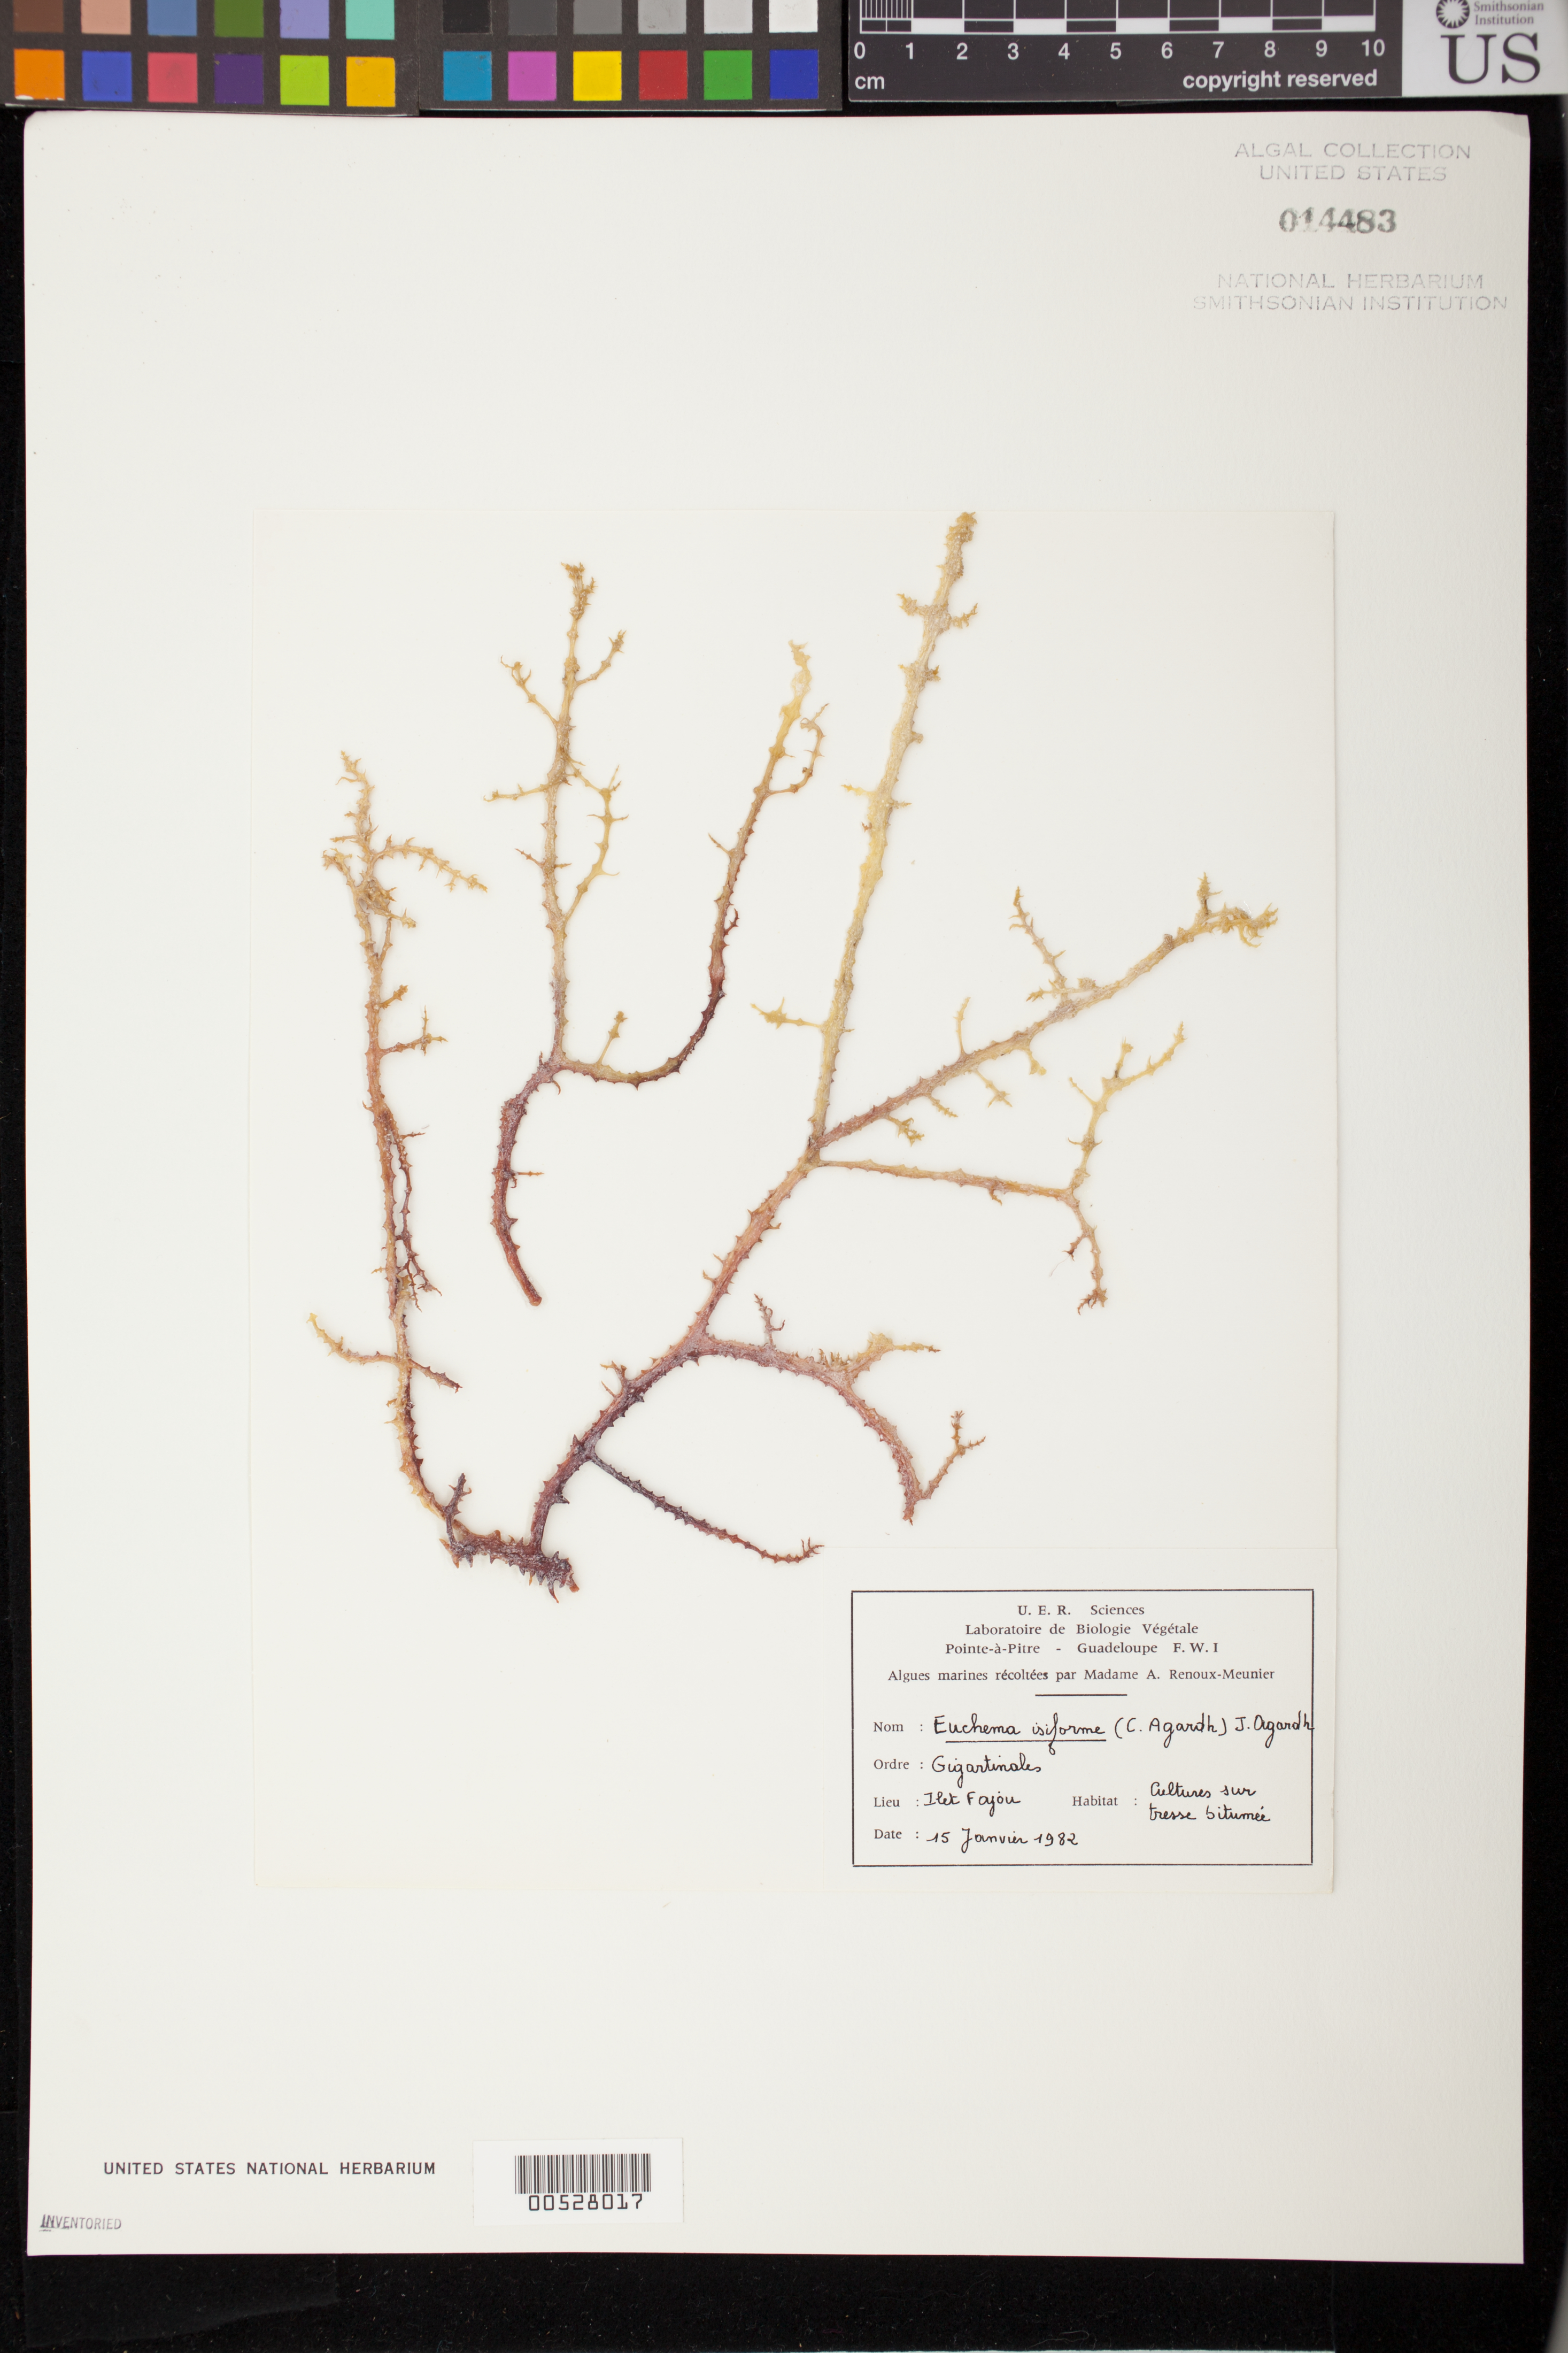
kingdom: Plantae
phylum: Rhodophyta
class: Florideophyceae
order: Gigartinales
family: Solieriaceae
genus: Eucheumatopsis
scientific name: Eucheumatopsis isiformis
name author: (C. Agardh) M.L. Núñez-Resendiz et al.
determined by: Algae name updating Project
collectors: A. Renoux-Meunier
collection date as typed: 15 Jan 1982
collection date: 1982-01-15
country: Guadeloupe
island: Îlet à Fajou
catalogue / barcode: US 14483